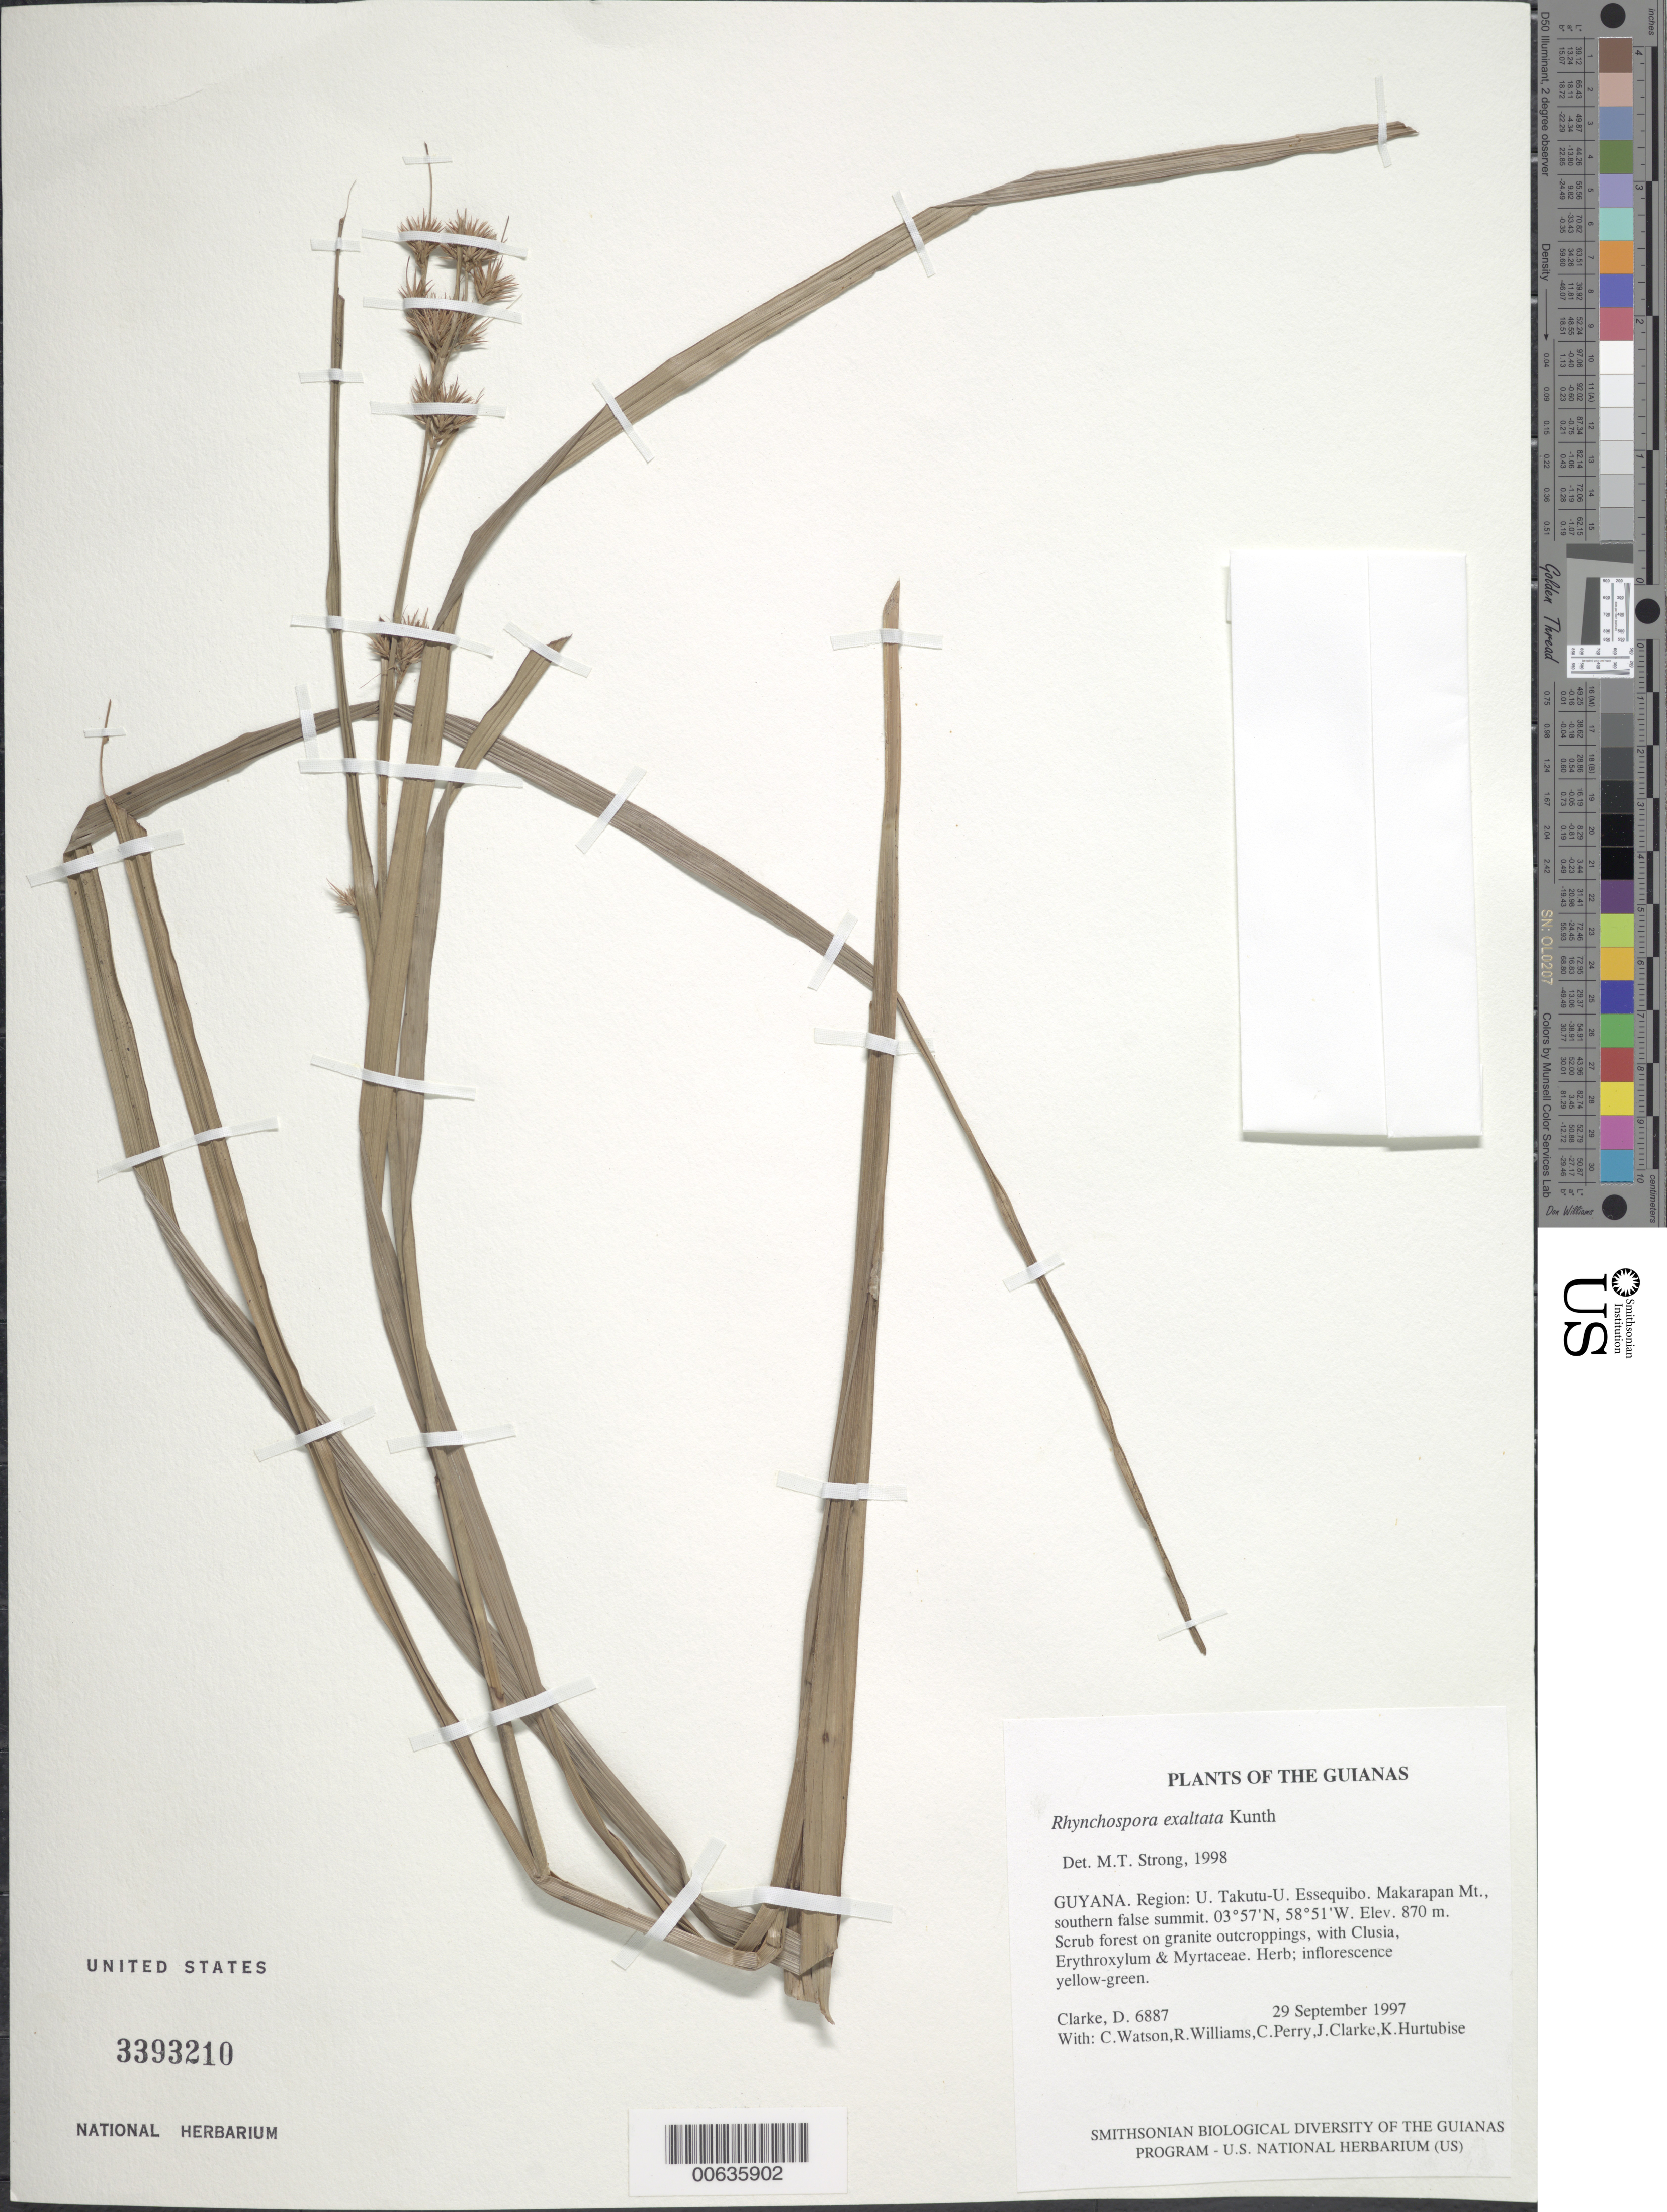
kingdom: Plantae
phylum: Tracheophyta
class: Liliopsida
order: Poales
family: Cyperaceae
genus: Rhynchospora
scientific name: Rhynchospora exaltata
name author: Kunth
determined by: Strong, M. T., (US), Smithsonian Institution - National Museum of Natural History (UNITED STATES)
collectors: H. D. Clarke, C. Watson, R. Williams, C. Perry, J. Clarke & K. Hurtubise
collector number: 6887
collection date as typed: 29 September 1997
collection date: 1997-09-29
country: Guyana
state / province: U. Takutu-U. Essequibo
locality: Makarapan Mt., southern false summit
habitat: Scrub forest on granite outcroppings, with Clusia, Erythroxylum & Myrtaceae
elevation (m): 870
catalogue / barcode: US 3393210